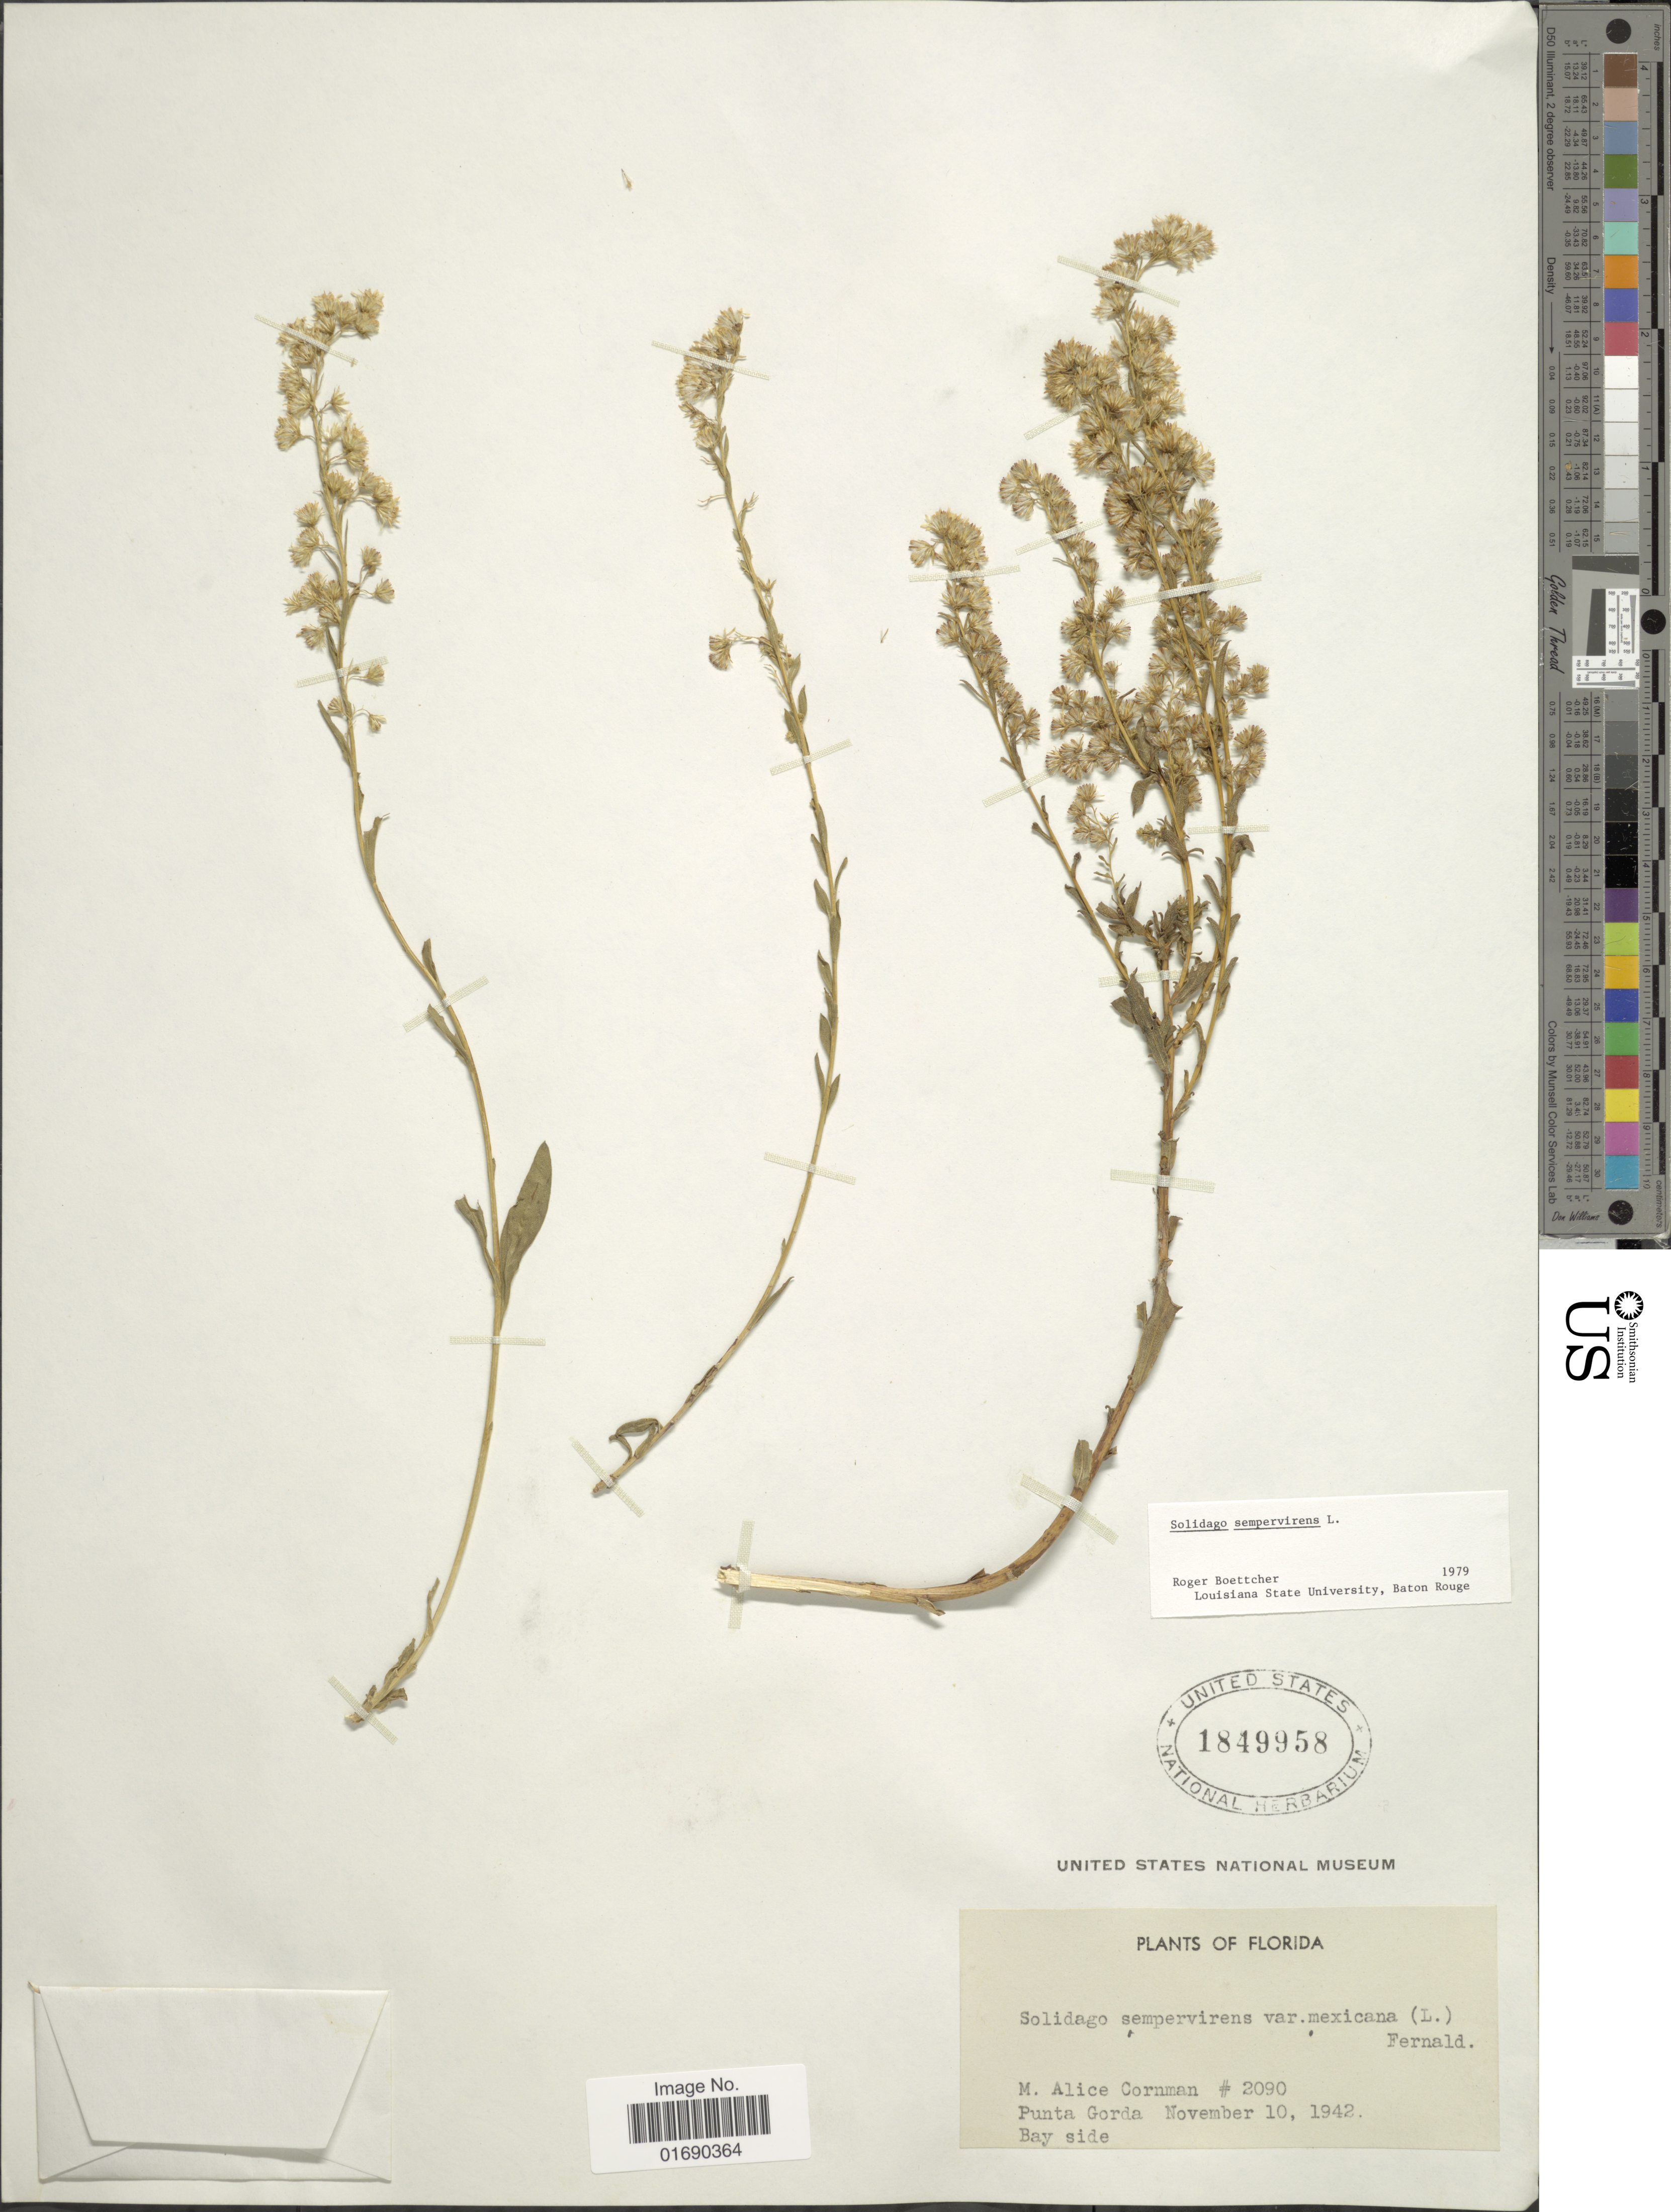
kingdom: Plantae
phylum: Tracheophyta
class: Magnoliopsida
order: Asterales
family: Asteraceae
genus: Solidago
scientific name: Solidago sempervirens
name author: L.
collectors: M. Cornman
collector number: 2090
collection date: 1942-11-10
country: United States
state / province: Florida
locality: Punta Gorda, By side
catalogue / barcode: US 1849958